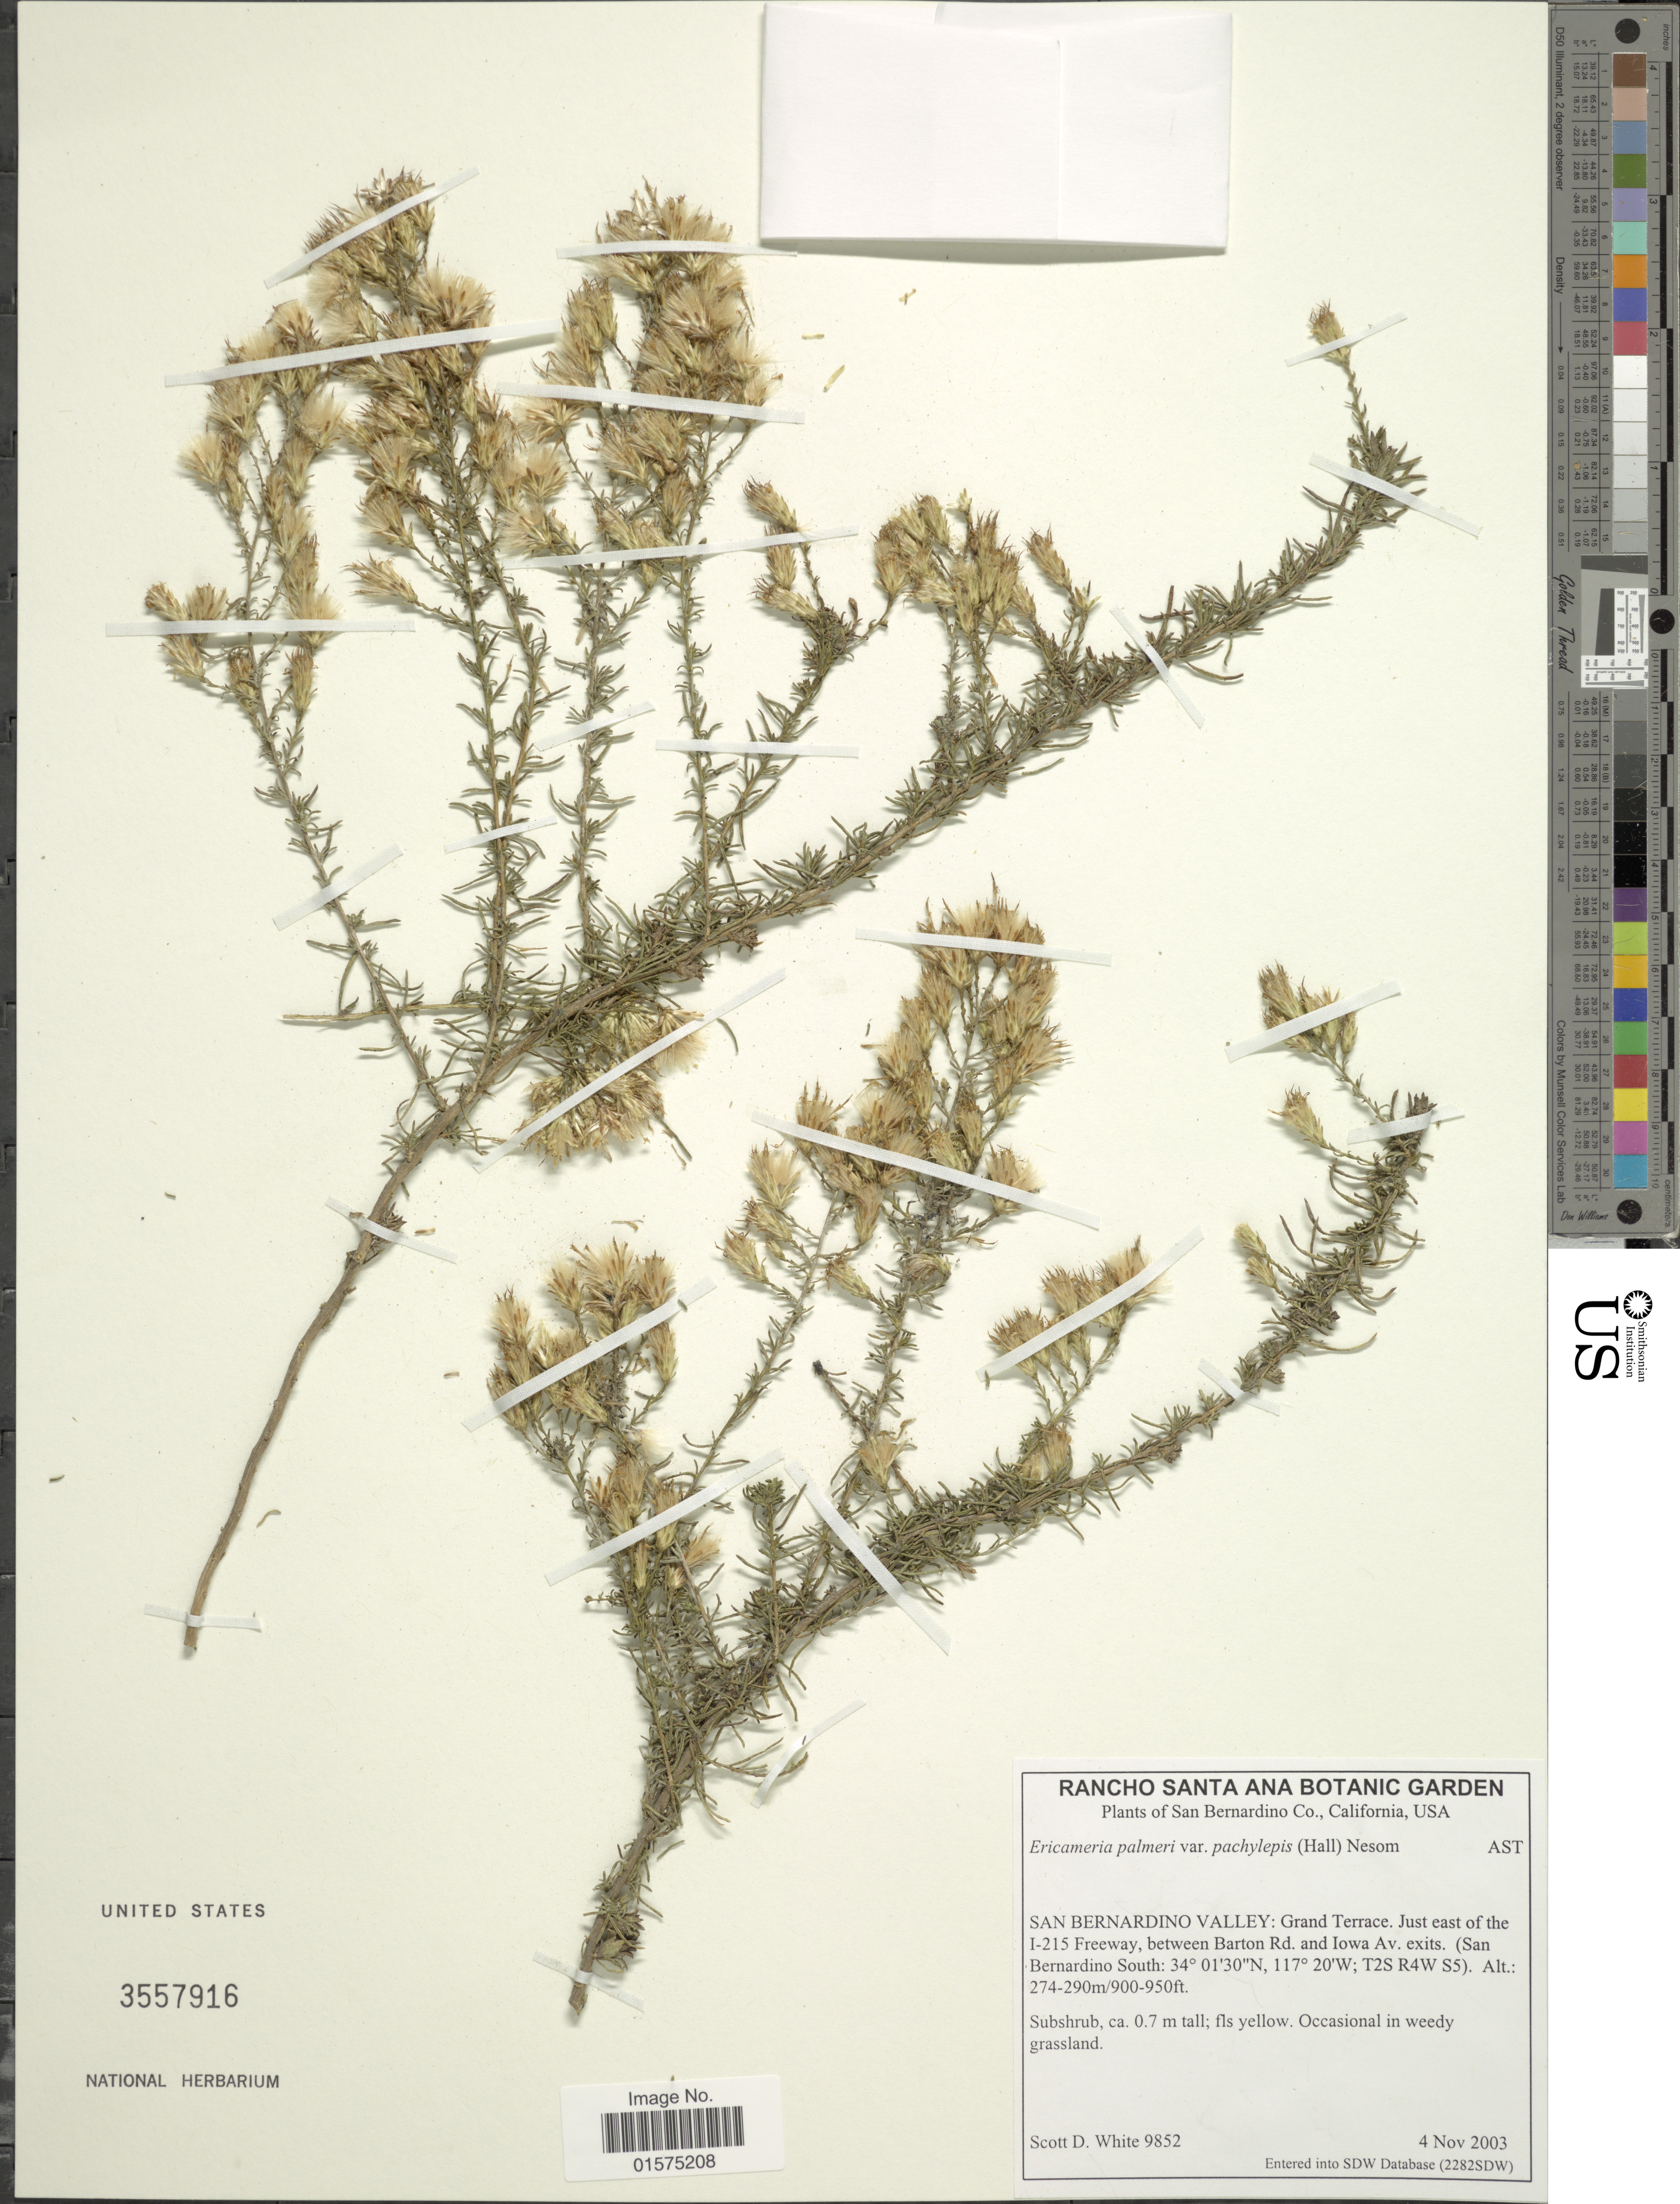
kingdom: Plantae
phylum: Tracheophyta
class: Magnoliopsida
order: Asterales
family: Asteraceae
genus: Ericameria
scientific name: Ericameria palmeri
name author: (A. Gray) H.M. Hall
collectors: S. White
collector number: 9852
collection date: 2003-11-04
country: United States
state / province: California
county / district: San Bernardino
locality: San Bernardino Co. San Bernardino Valley: Grand Terrace. Just east of the 1-215 Freeway, between Barton Rd. and Iowa Av. exits. (San Bernardino South: T2S R4W S5)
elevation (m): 274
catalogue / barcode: US 3557916